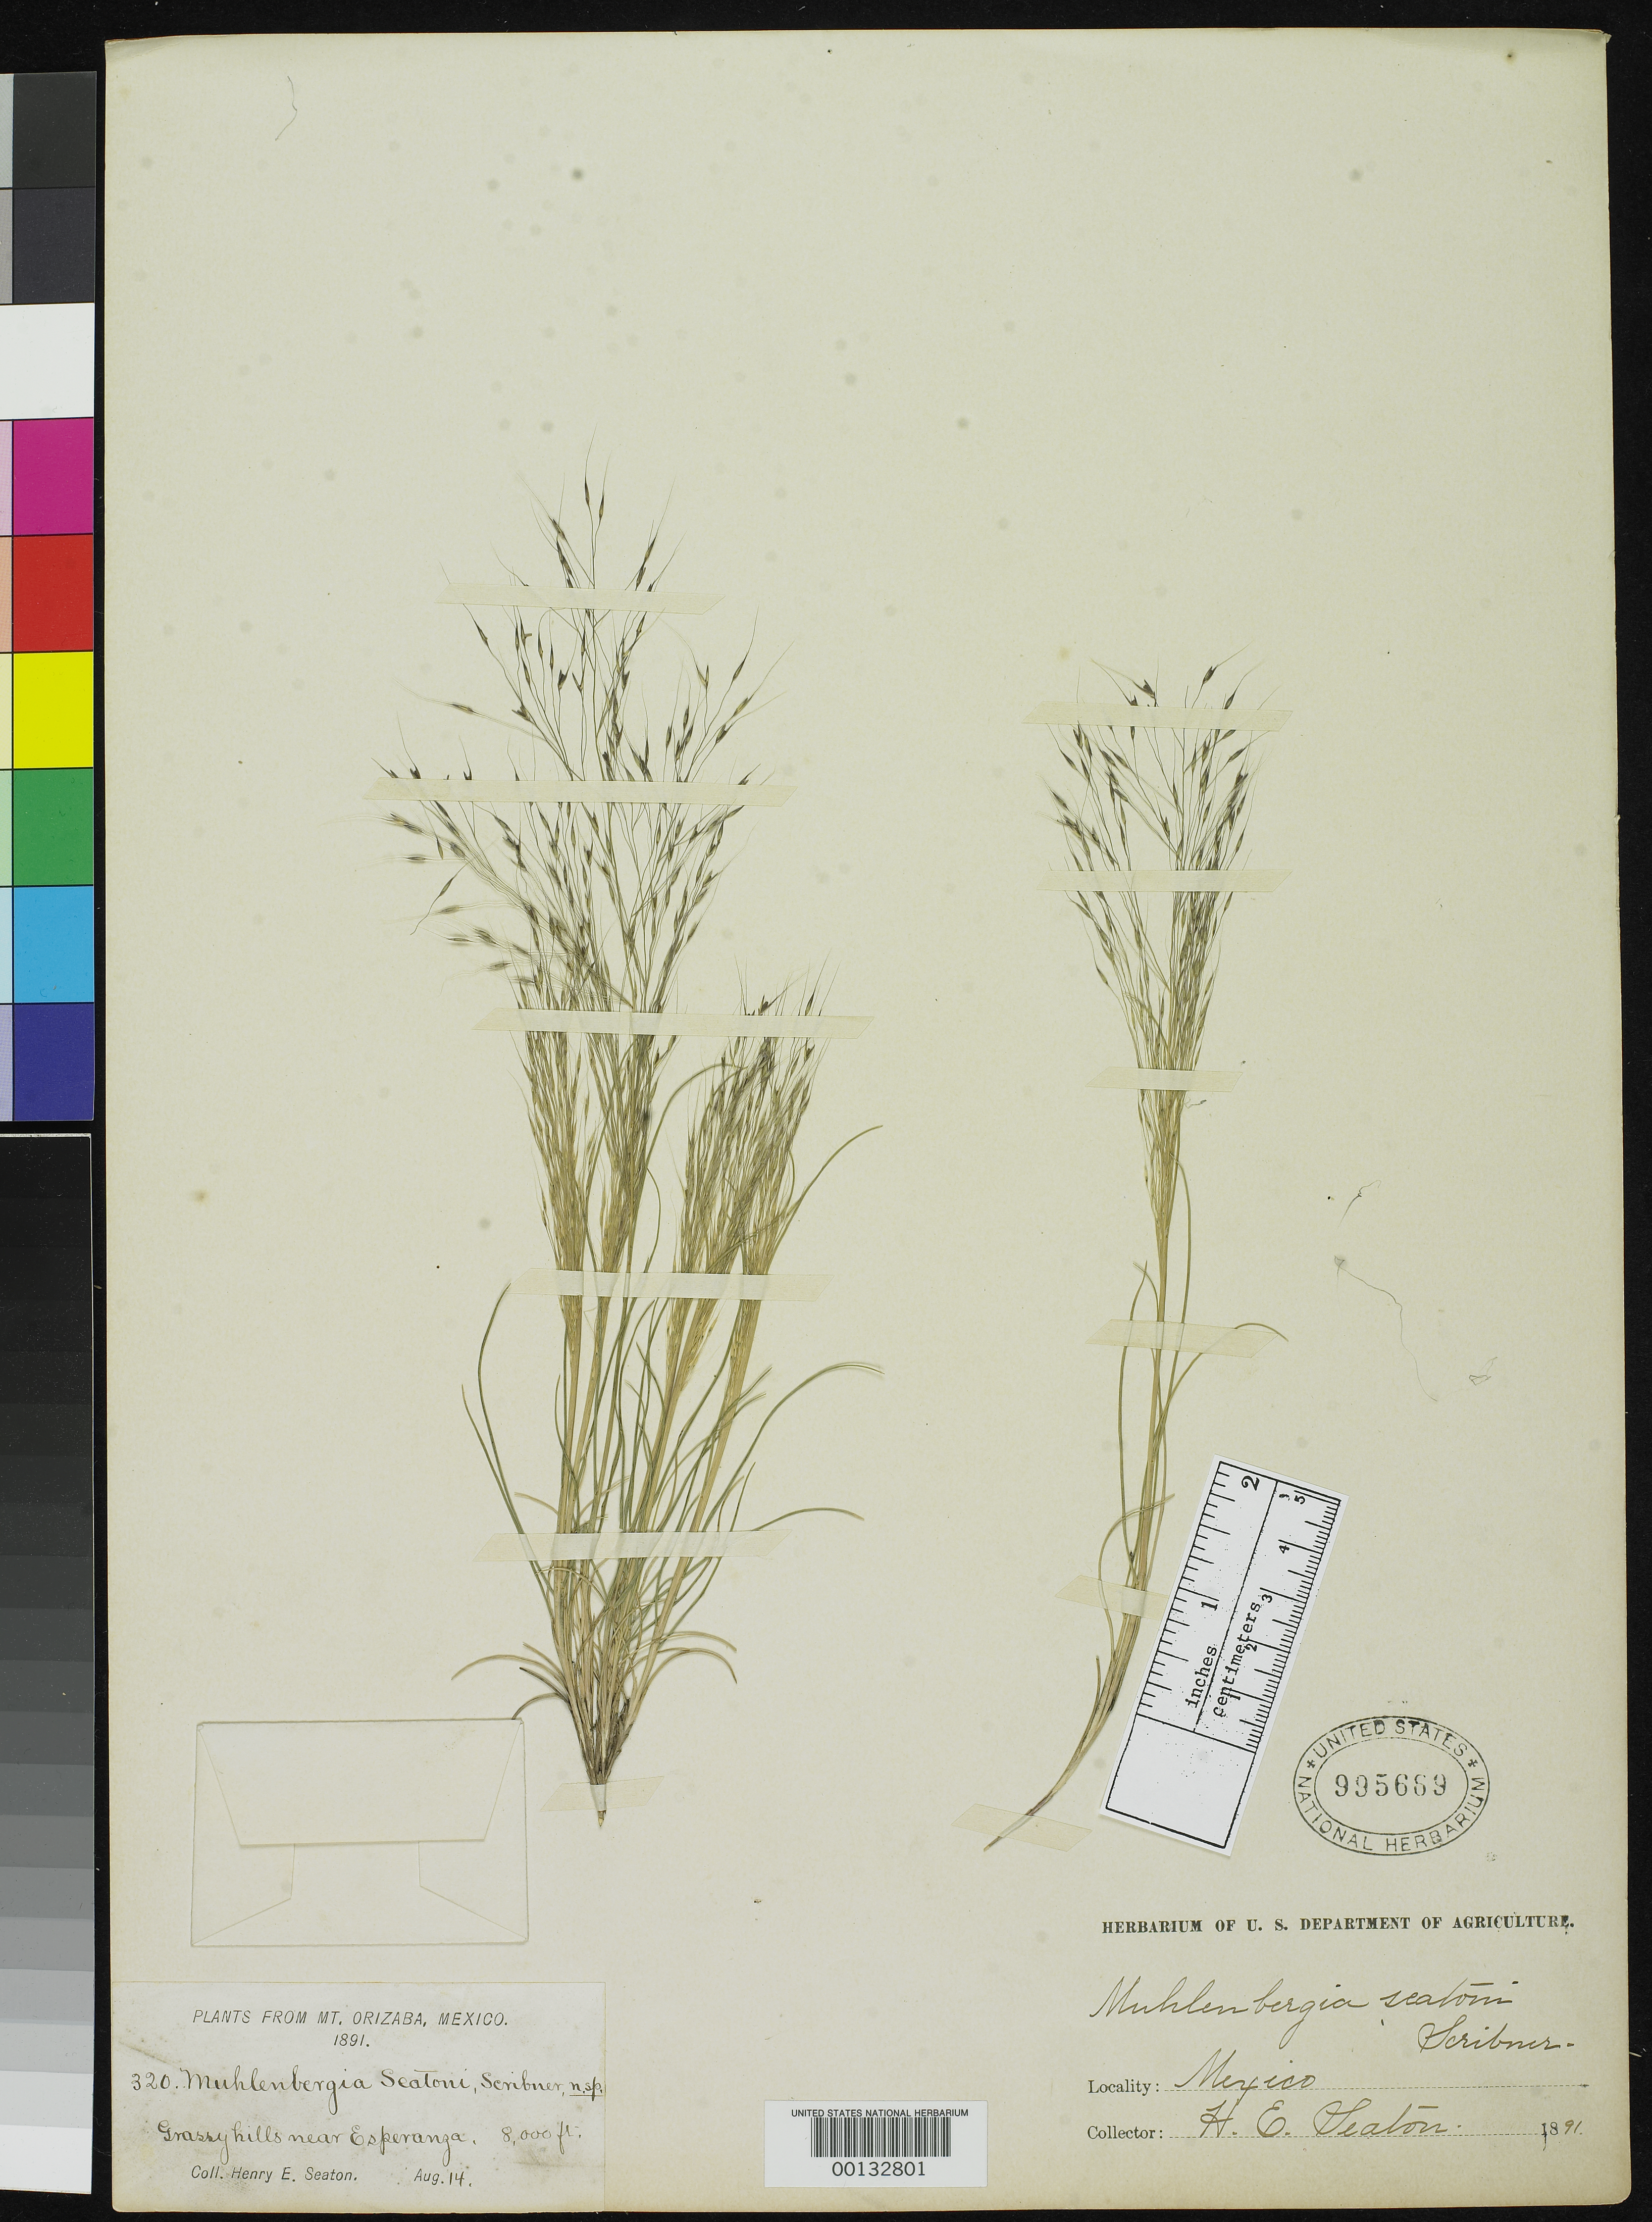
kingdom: Plantae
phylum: Tracheophyta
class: Liliopsida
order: Poales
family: Poaceae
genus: Muhlenbergia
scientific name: Muhlenbergia seatonii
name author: Scribn. in Seaton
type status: Isotype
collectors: H. E. Seaton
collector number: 320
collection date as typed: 14 Aug 1891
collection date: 1891-08-14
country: Mexico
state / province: Puebla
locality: Hills near Esperanza; alt. 8000 ft.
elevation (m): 2438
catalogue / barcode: US 995669